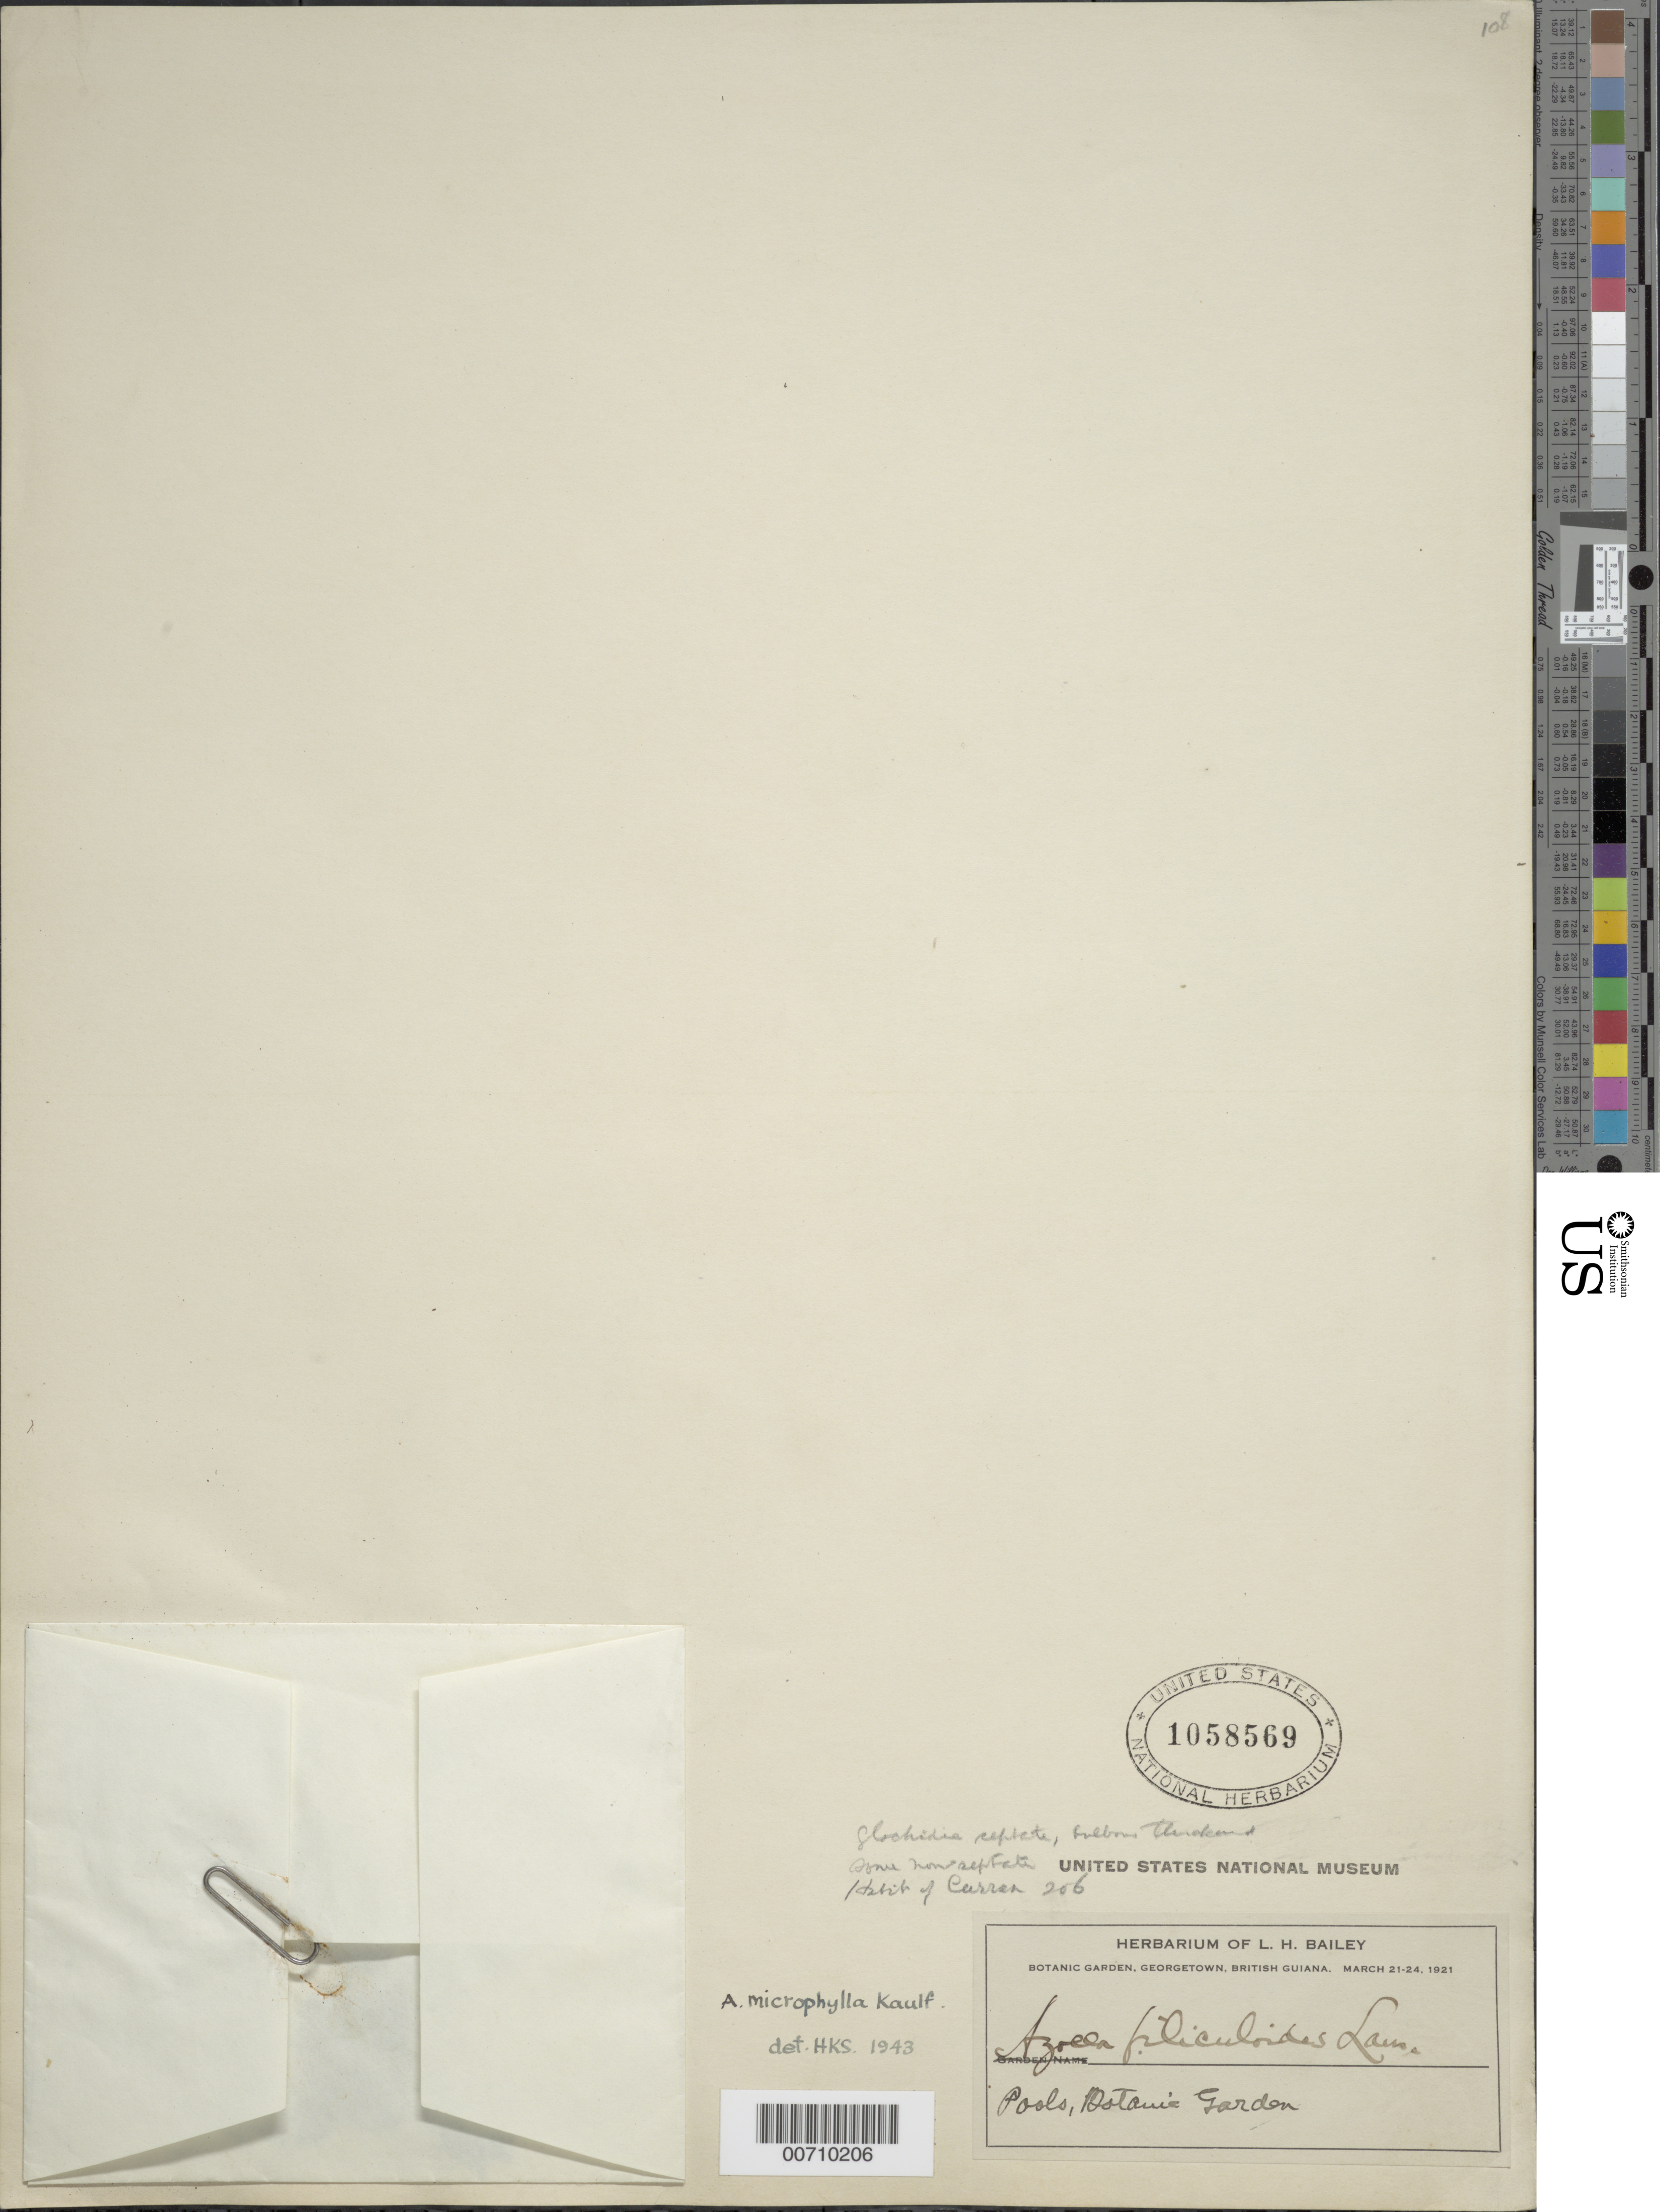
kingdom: Plantae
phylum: Tracheophyta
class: Polypodiopsida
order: Salviniales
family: Salviniaceae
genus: Azolla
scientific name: Azolla microphylla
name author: Kaulf.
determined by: Svenson, Henry K.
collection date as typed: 21 March 1921 to 24-Mar-21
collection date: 1921-03-21/1921-03-24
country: Guyana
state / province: Demerara-Mahaica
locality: Georgetown, Botanic Gardens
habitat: Pools, botanic garden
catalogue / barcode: US 1058569